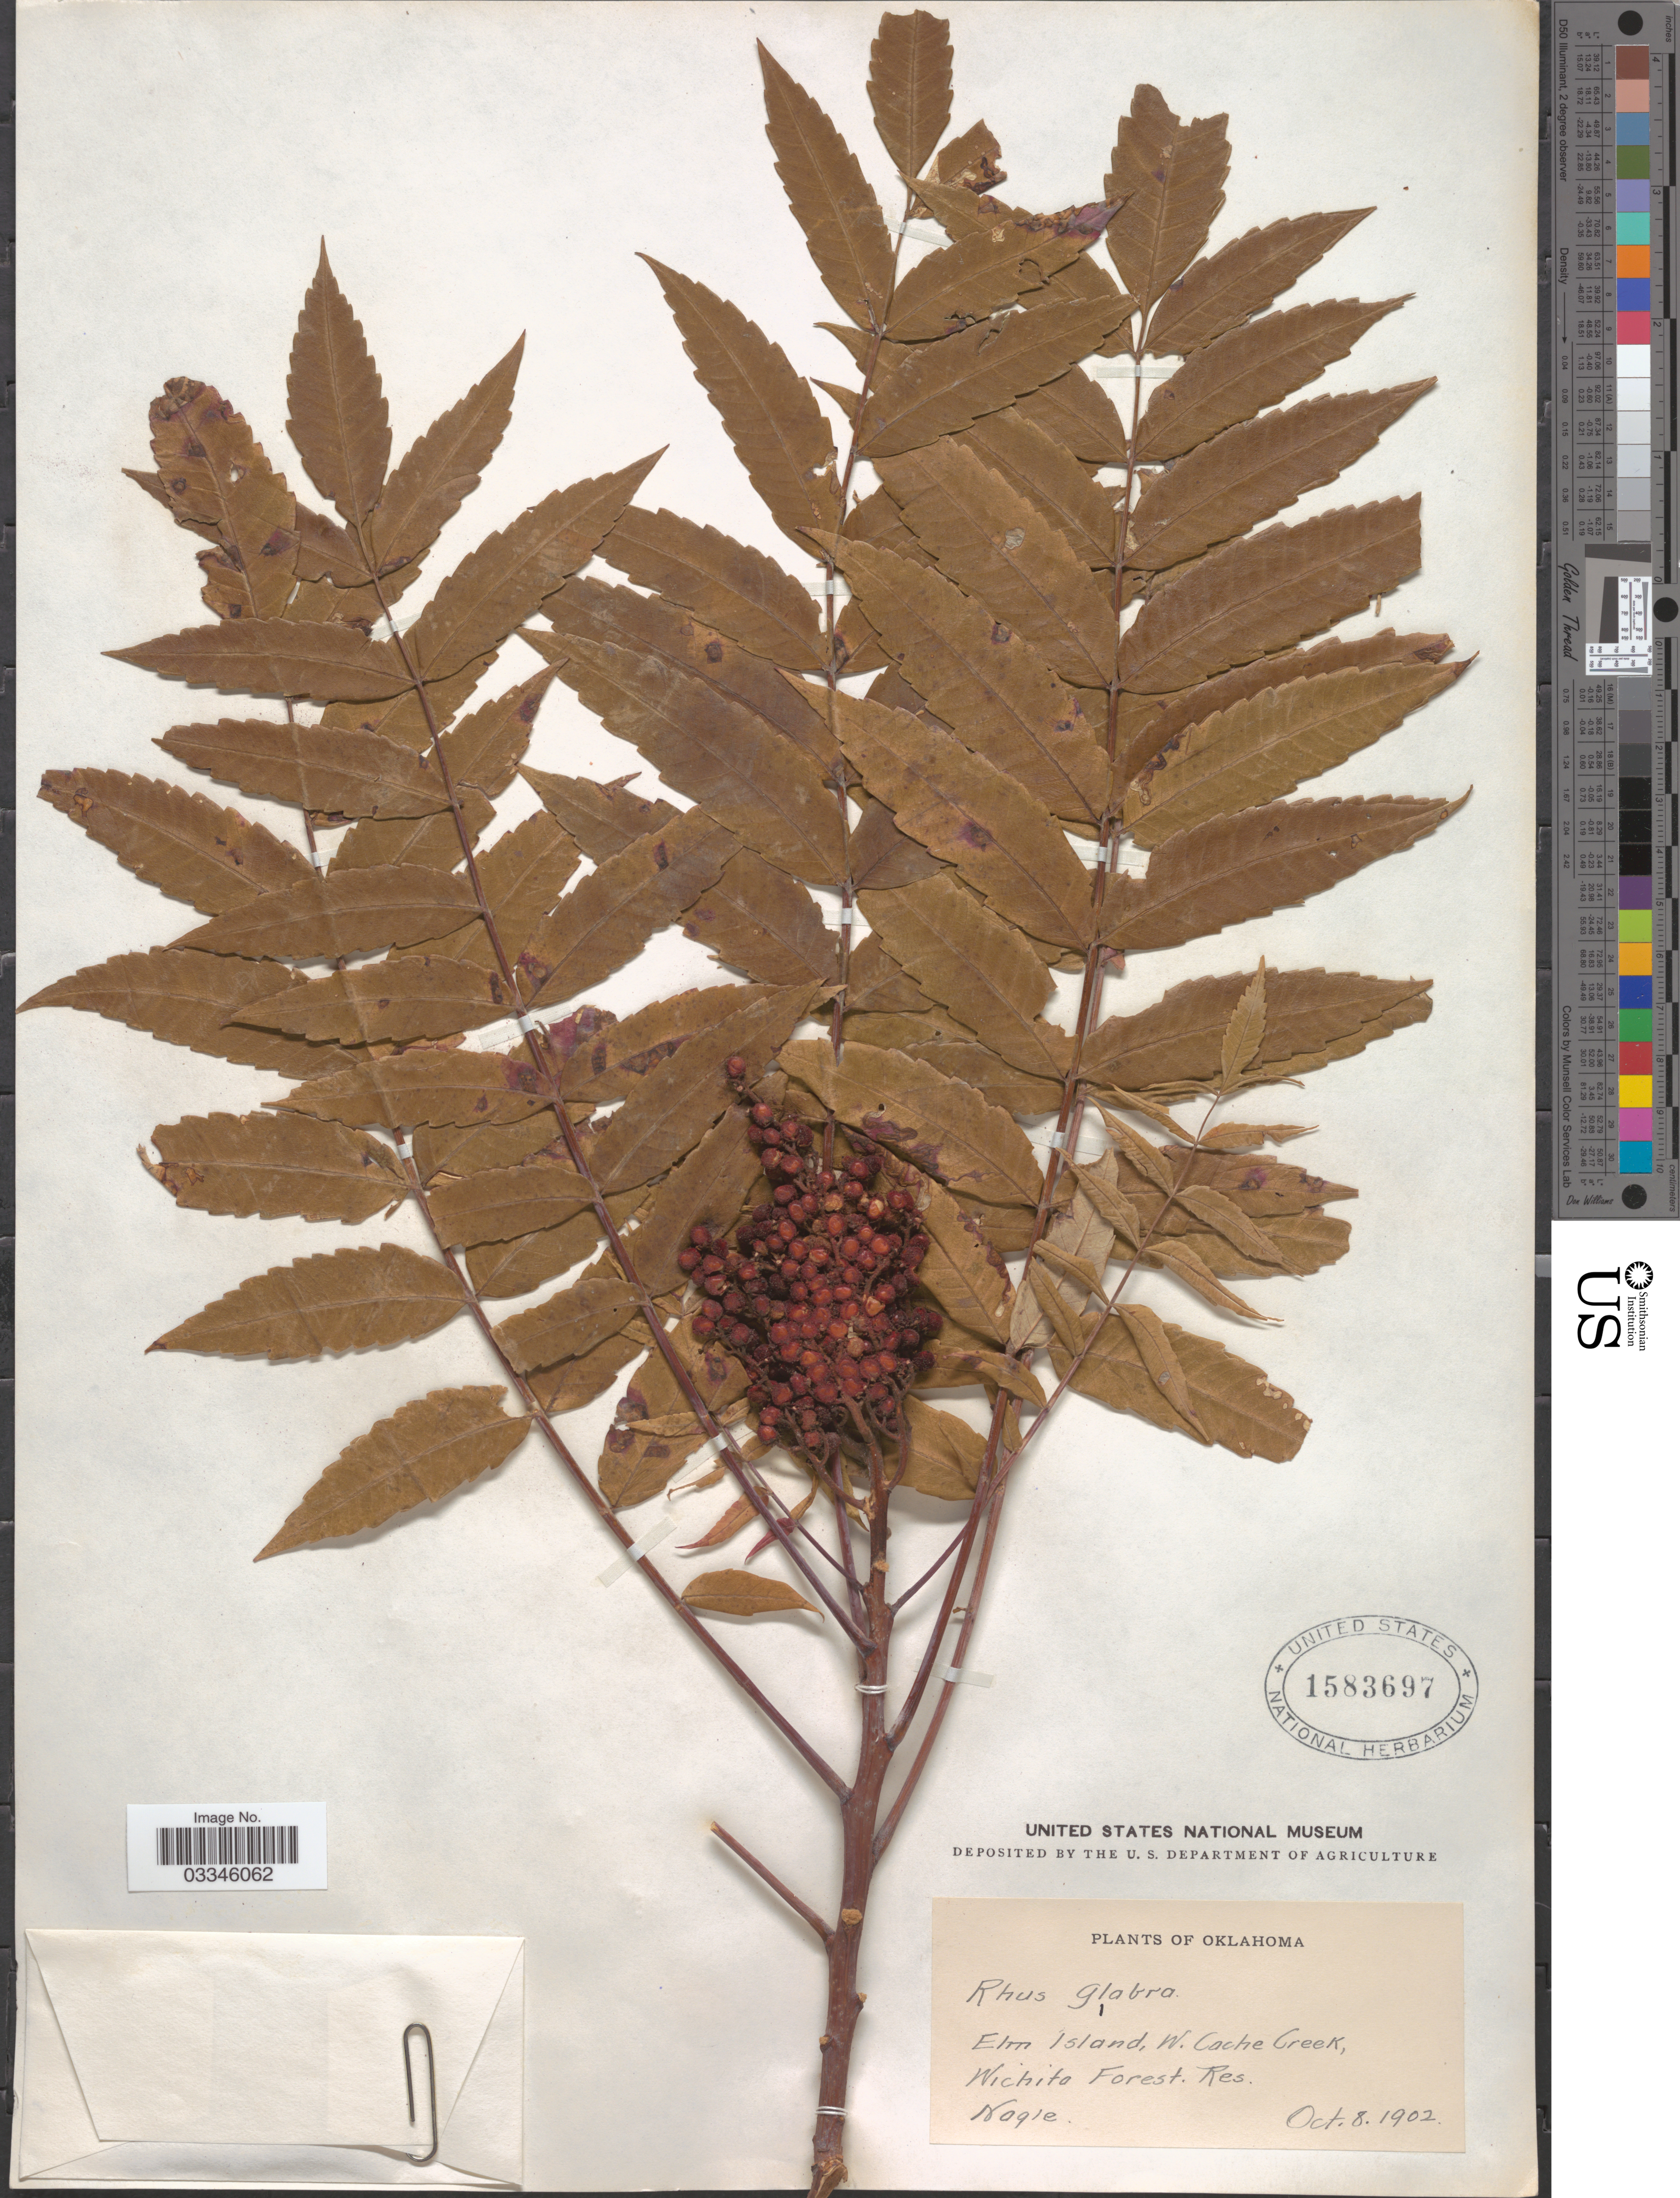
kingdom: Plantae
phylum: Tracheophyta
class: Magnoliopsida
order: Sapindales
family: Anacardiaceae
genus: Rhus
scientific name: Rhus glabra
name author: L.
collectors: Nagle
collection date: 1902-10-08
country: United States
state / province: Oklahoma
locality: Elm Island, W. Cache Creek, Wichita Forest Res.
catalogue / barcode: US 1583697